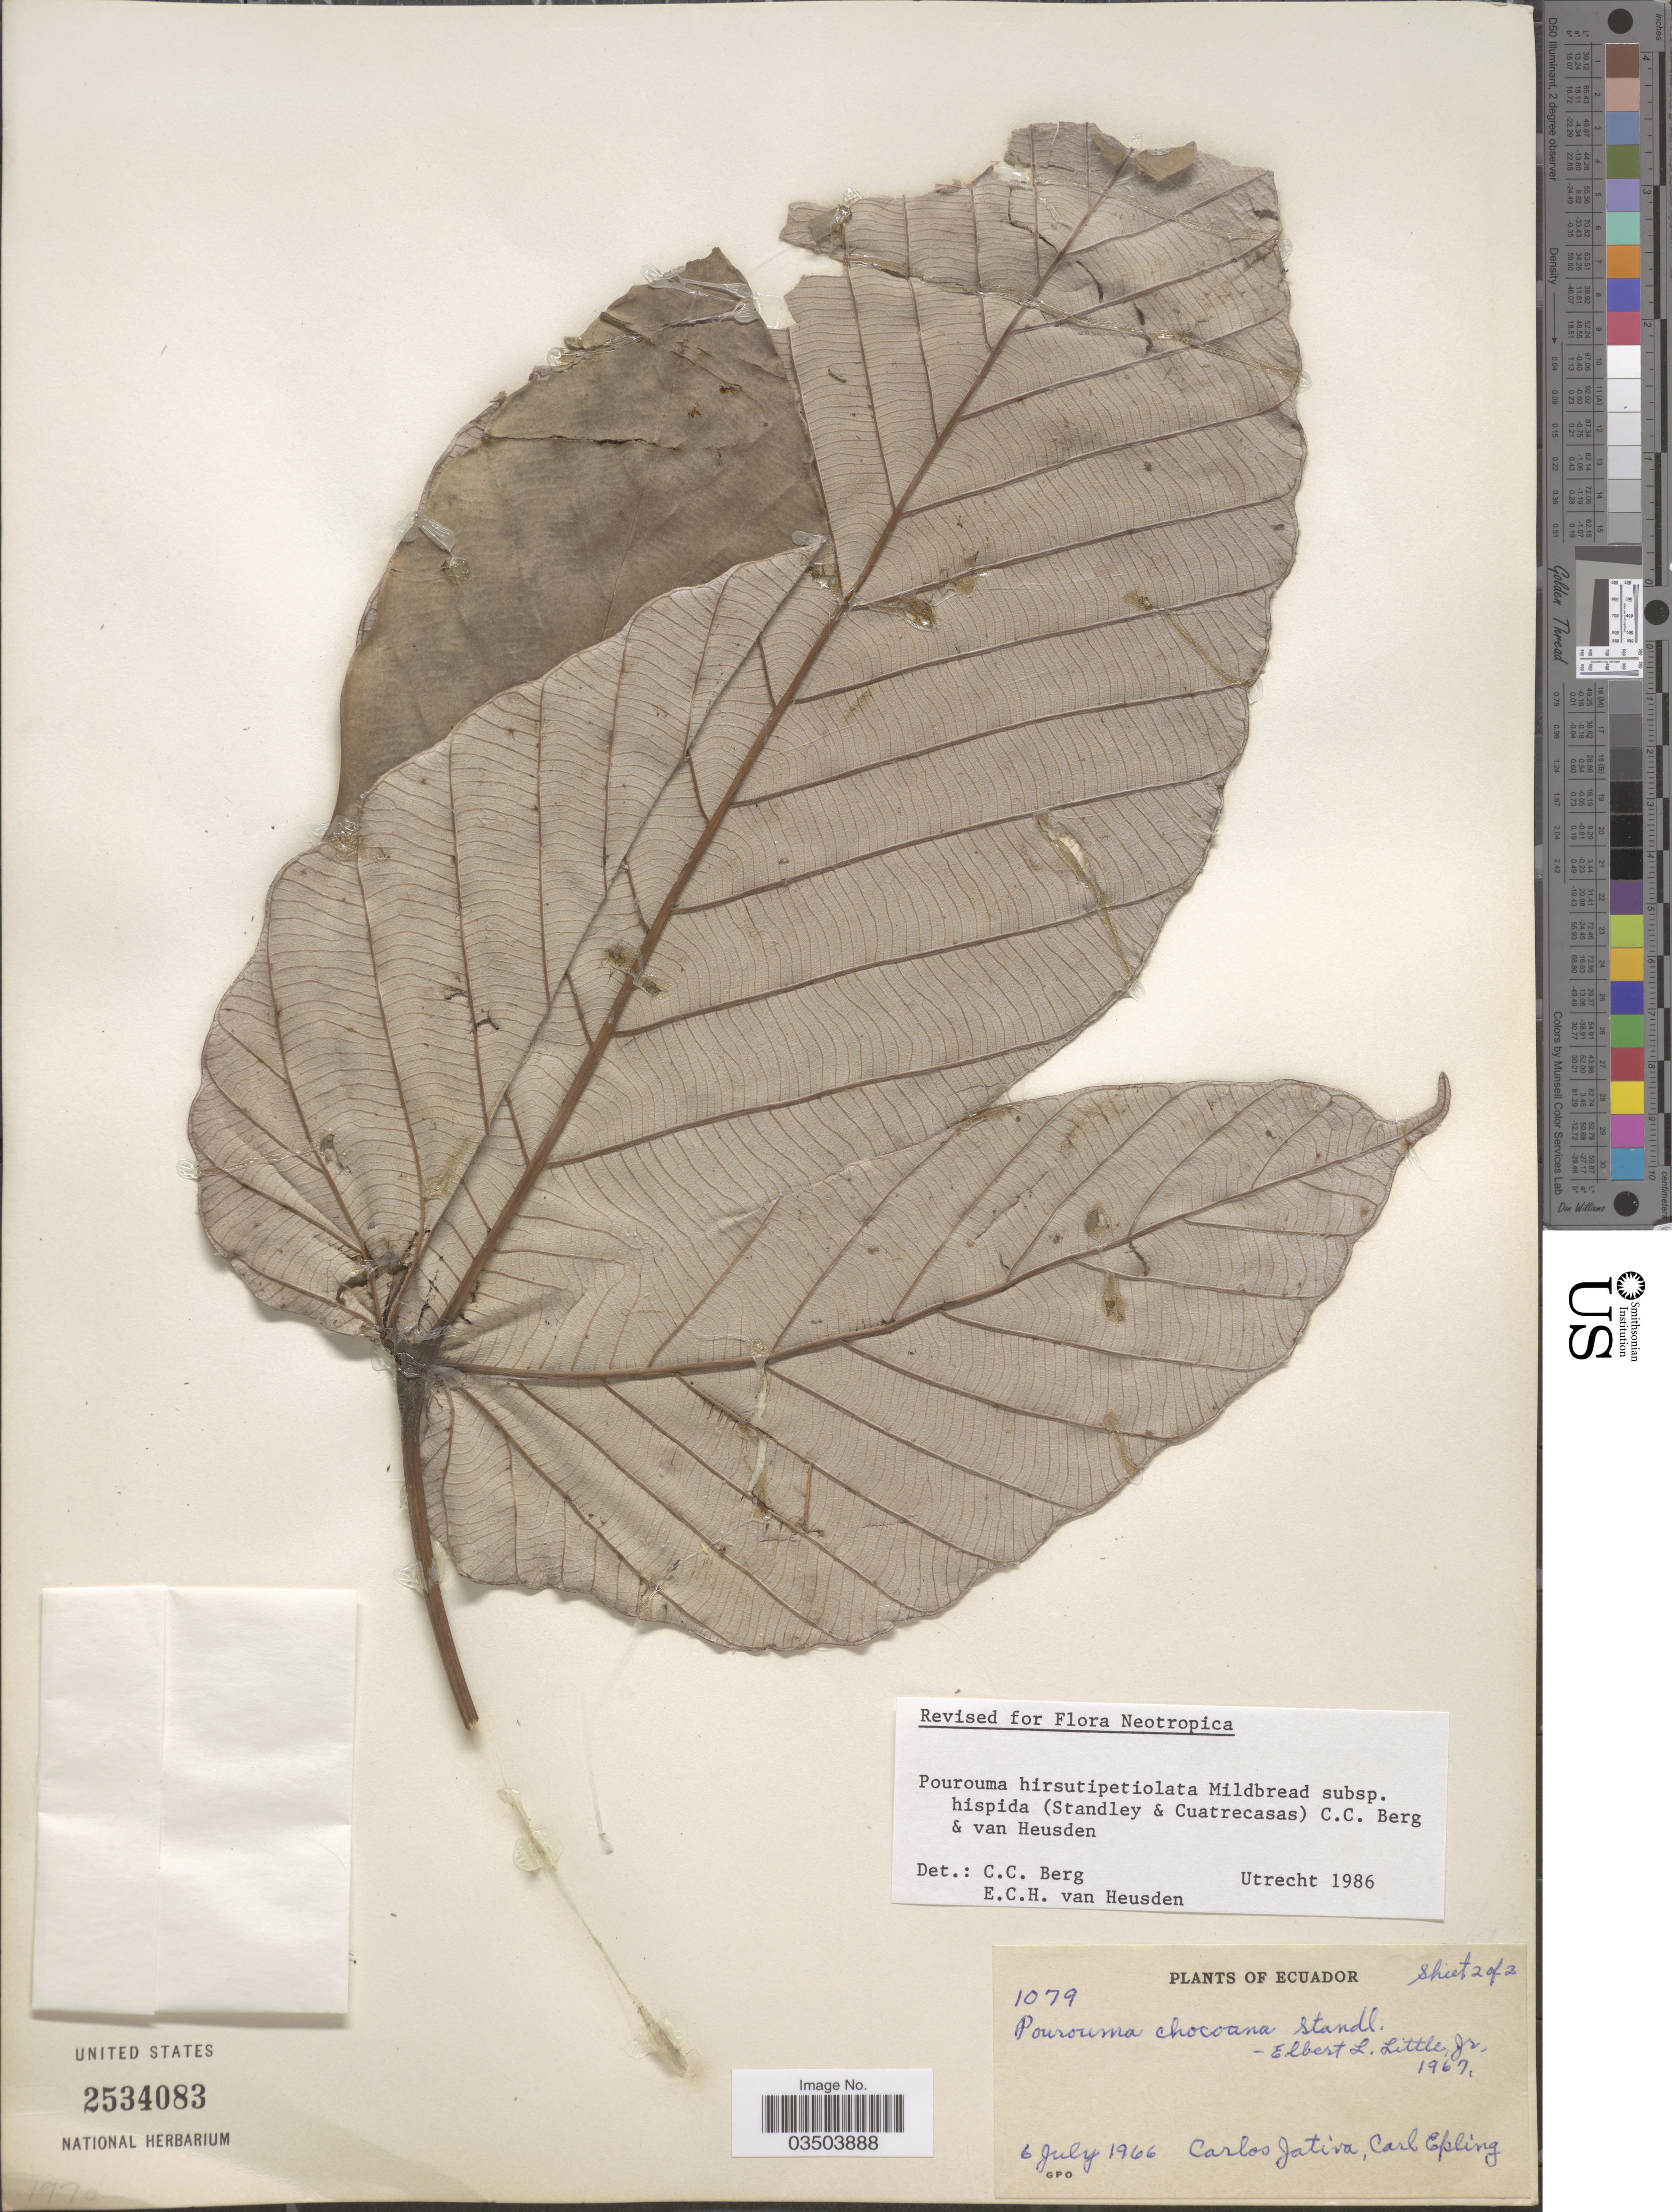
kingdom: Plantae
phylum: Tracheophyta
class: Magnoliopsida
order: Rosales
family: Urticaceae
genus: Pourouma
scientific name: Pourouma hirsutipetiolata subsp. hispida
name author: (Standl. & Cuatrec.) C.C. Berg & Heusden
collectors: C. D. Játiva & C. C. Epling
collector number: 1079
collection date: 1966-07-06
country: Ecuador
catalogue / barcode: US 2534083